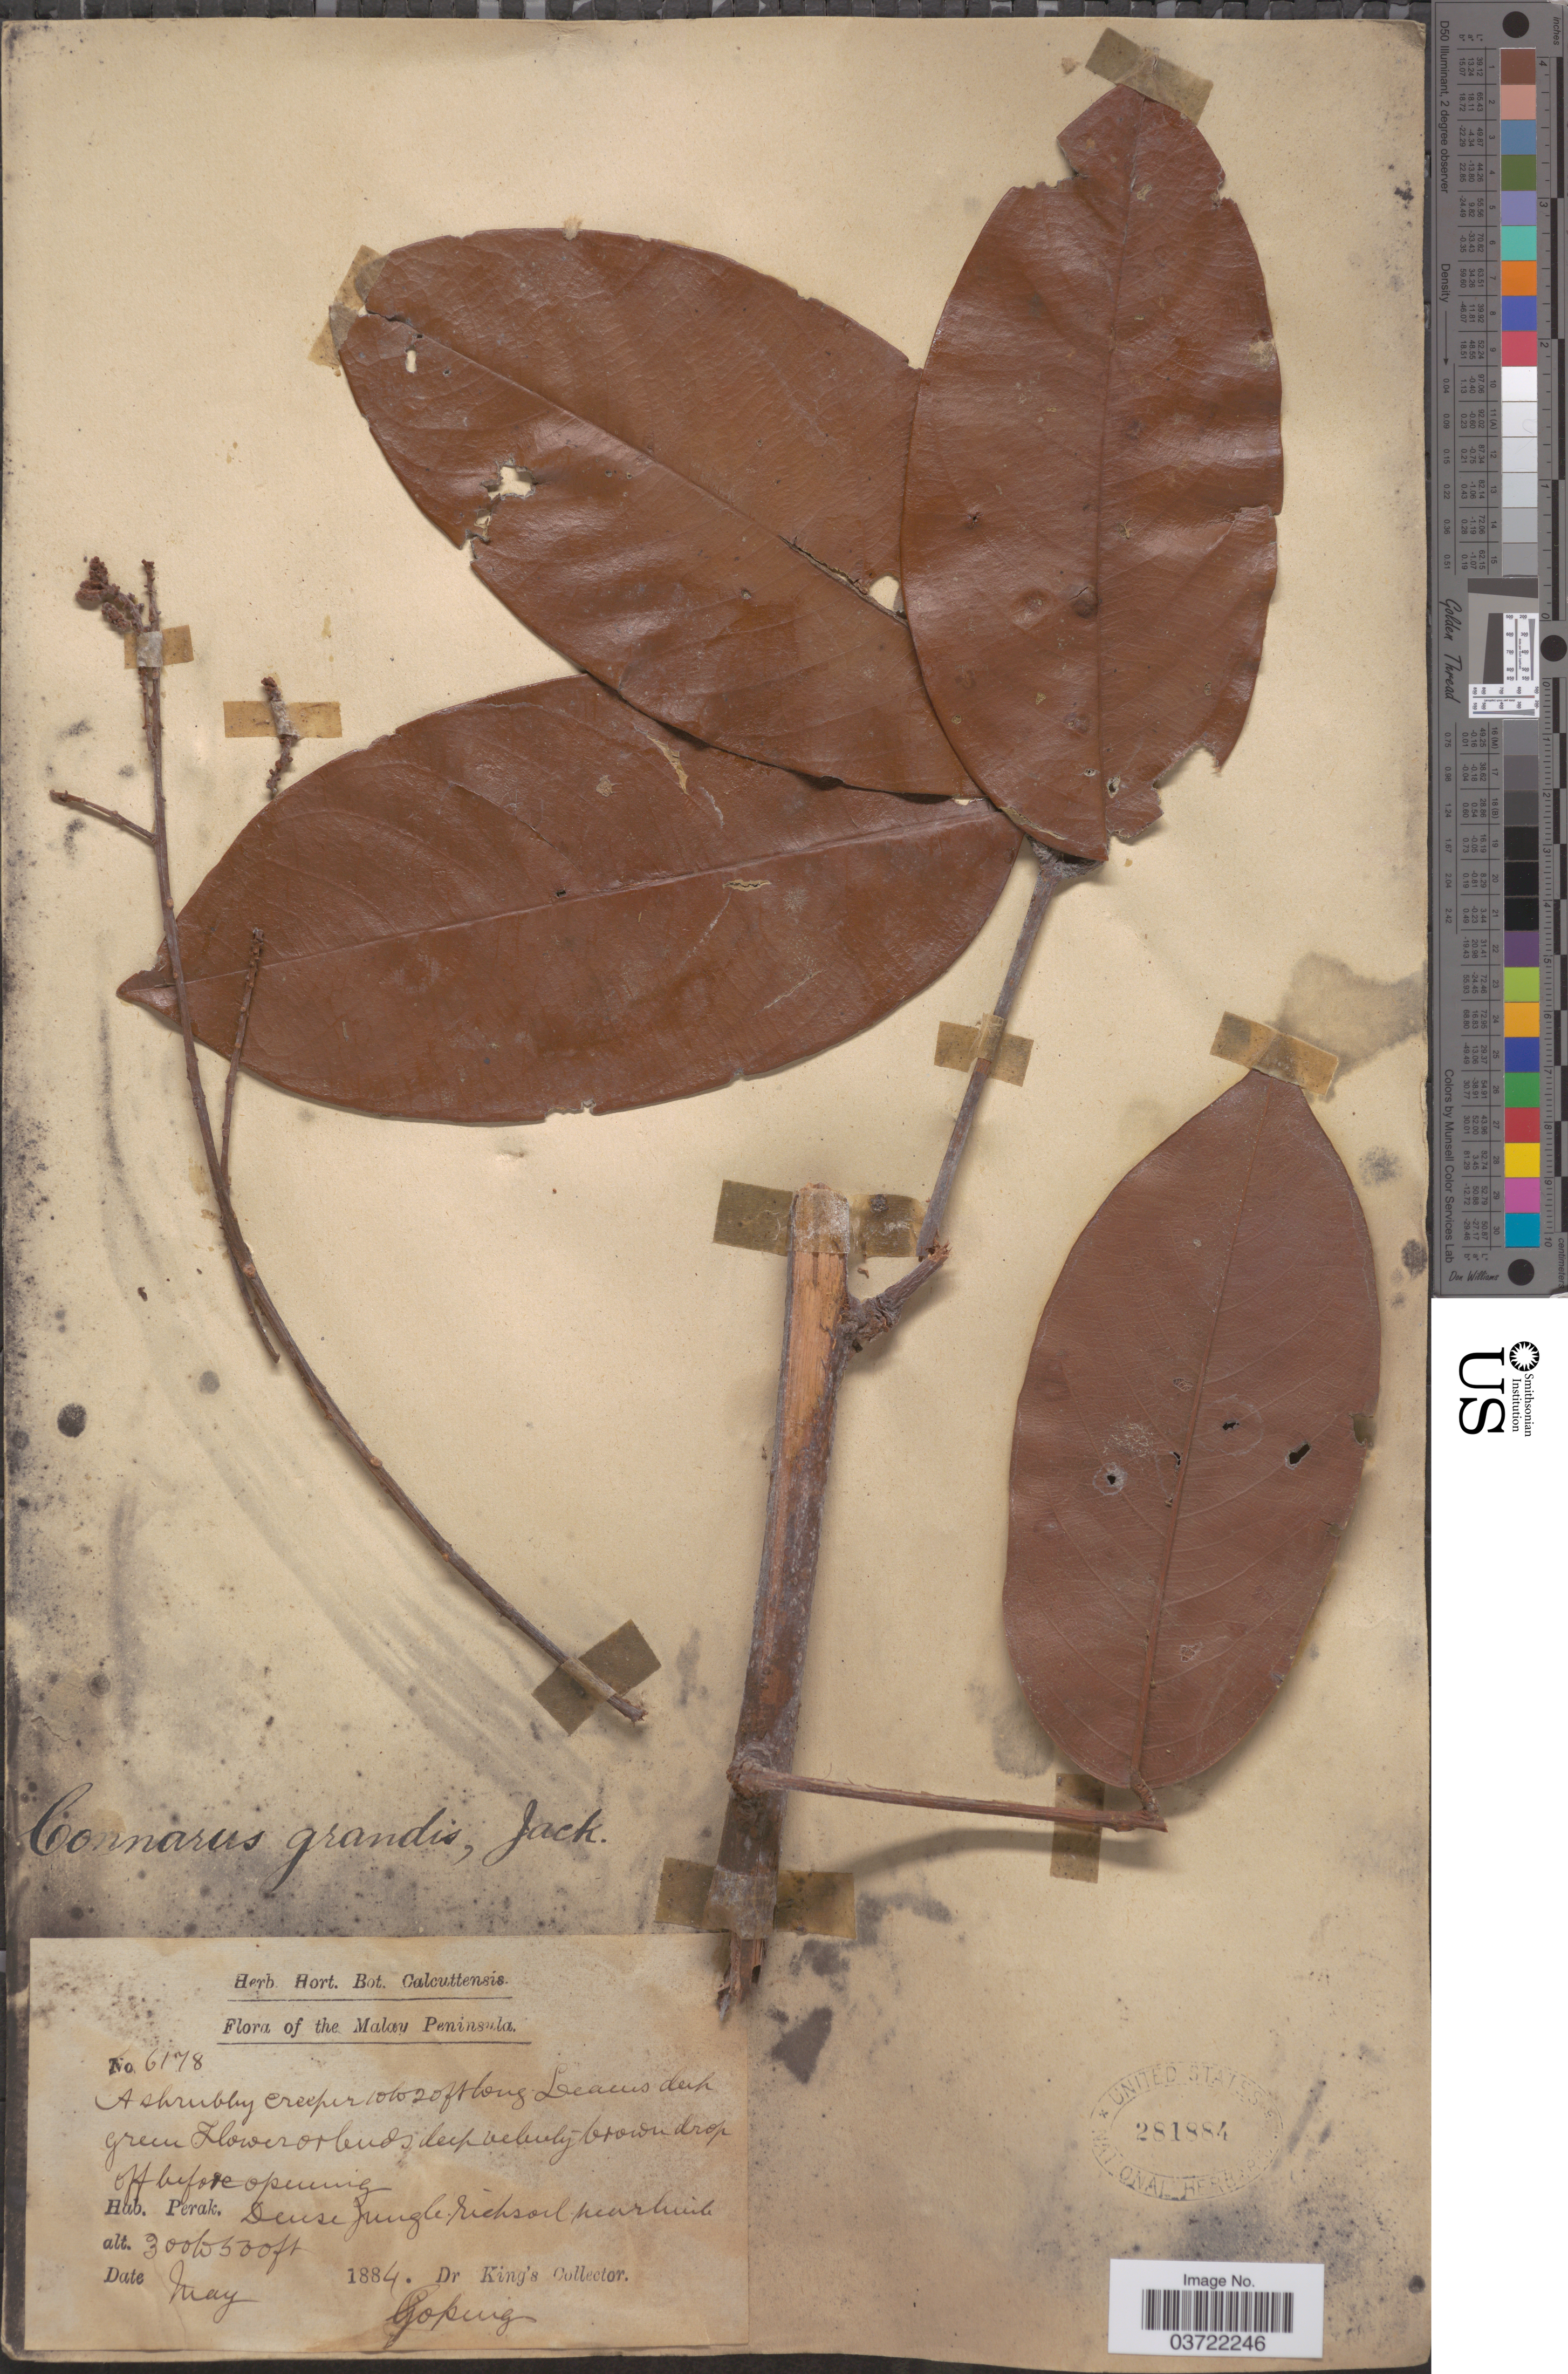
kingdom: Plantae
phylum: Tracheophyta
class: Magnoliopsida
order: Oxalidales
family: Connaraceae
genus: Connarus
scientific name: Connarus grandis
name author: Jack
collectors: Dr. King's collector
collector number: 6178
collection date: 1884-05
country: Malaysia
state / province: Perak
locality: The Malay Peninsula. Gopeng.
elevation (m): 91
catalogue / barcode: US 281884